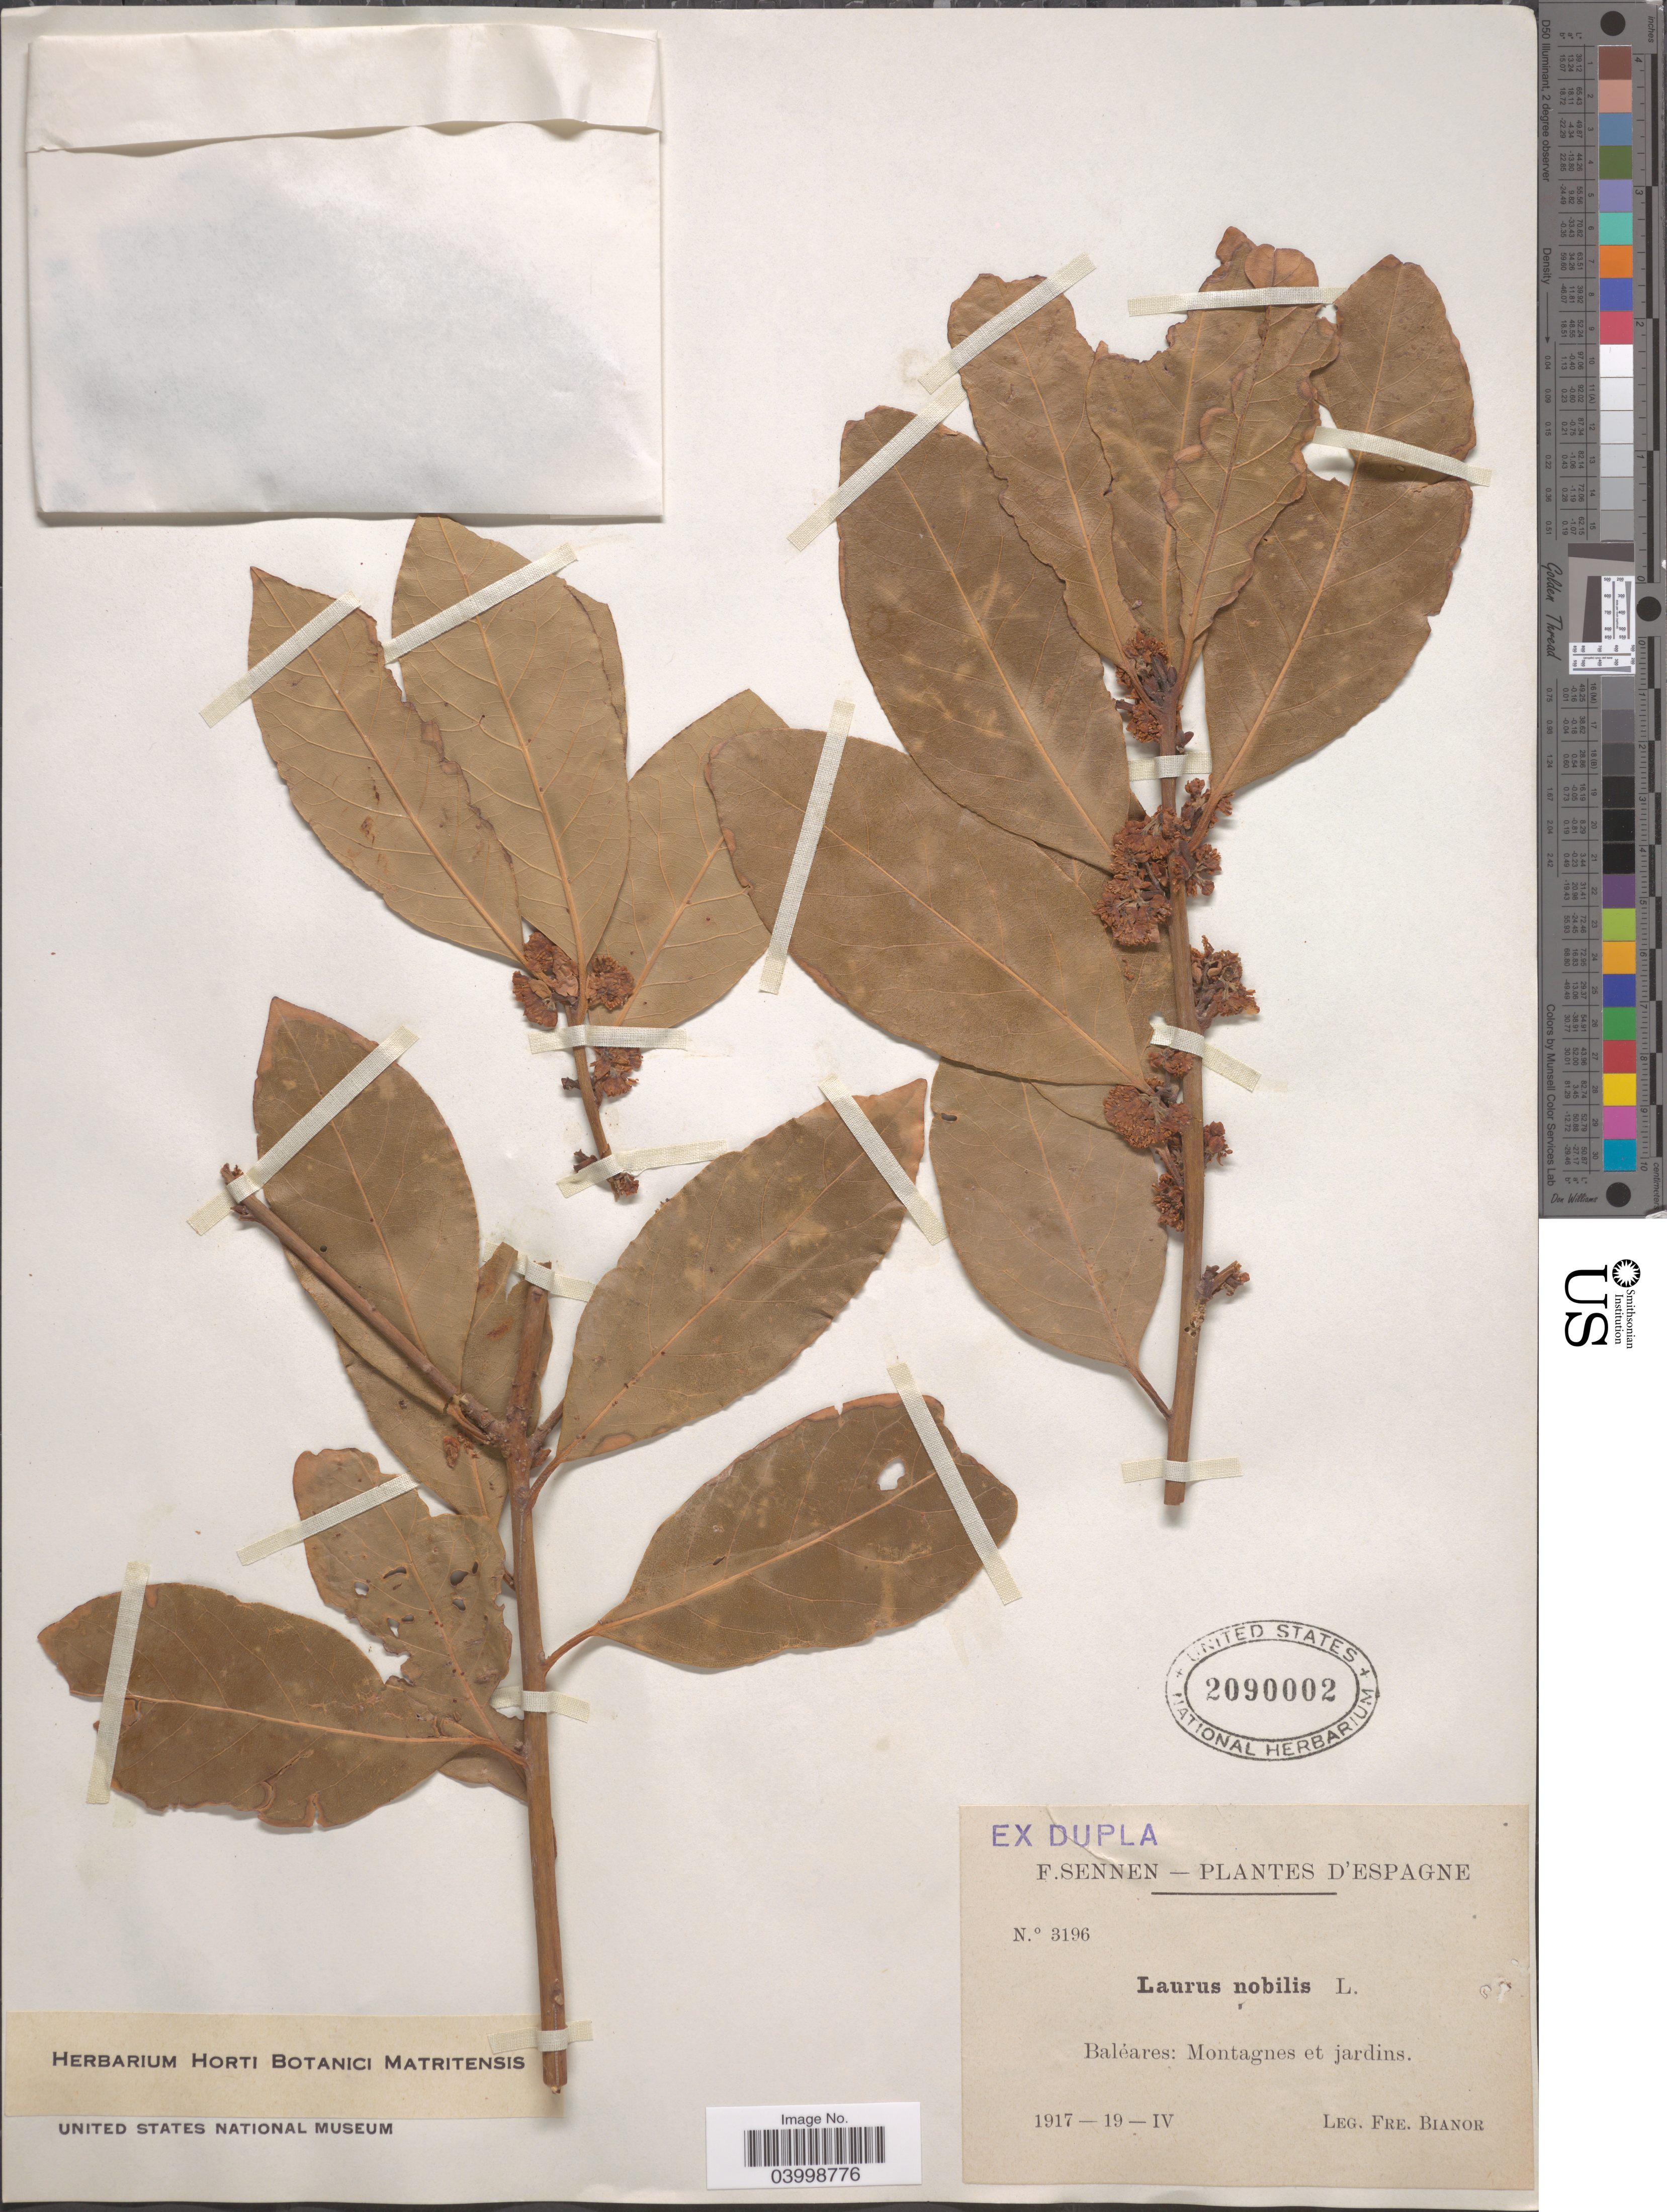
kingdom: Plantae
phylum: Tracheophyta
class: Magnoliopsida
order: Laurales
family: Lauraceae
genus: Laurus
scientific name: Laurus nobilis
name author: L.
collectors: Bianor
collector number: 3196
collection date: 1917-04-19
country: Spain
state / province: Islas Baleares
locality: D' Espagne. Baléares: Montagnes et jardins.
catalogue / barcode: US 2090002